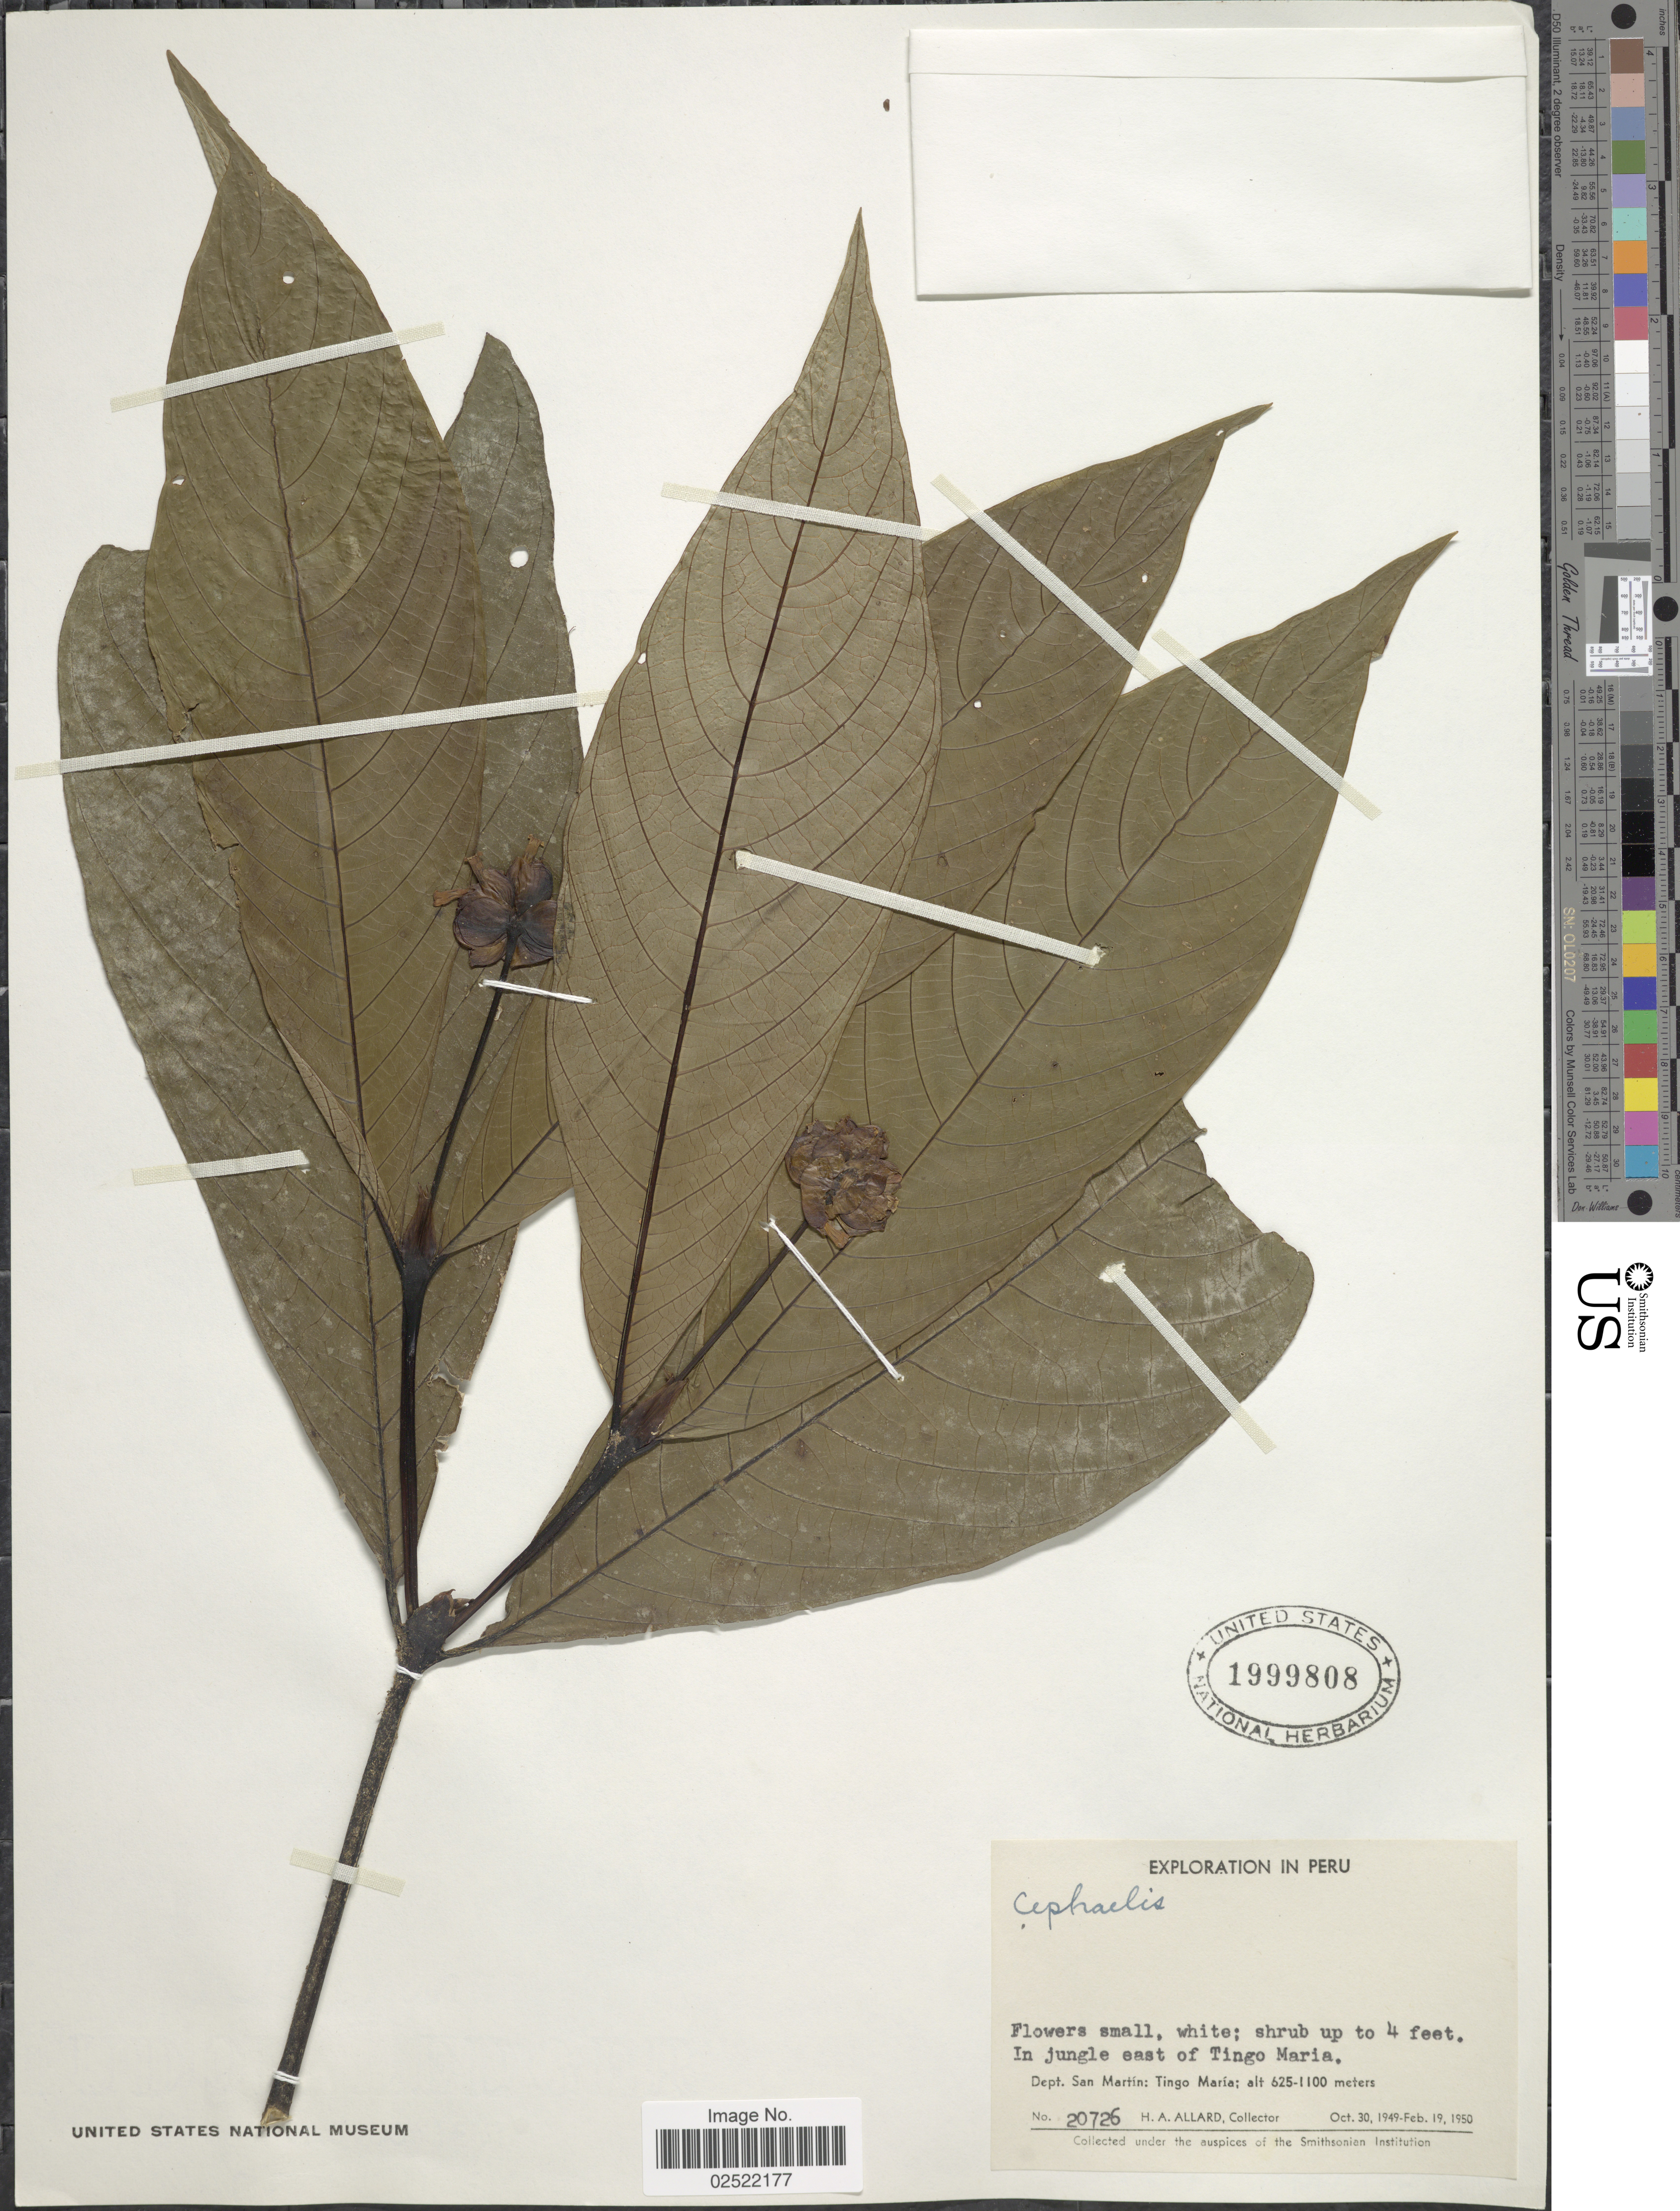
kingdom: Plantae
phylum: Tracheophyta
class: Magnoliopsida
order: Gentianales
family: Rubiaceae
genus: Psychotria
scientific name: Psychotria sp.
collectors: H. A. Allard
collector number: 20726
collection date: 1949-10-30/1950-02-19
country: Peru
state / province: San Martín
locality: In jungle east of Tingo Maria. Dept. San Martin: Tingo Maria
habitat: in jungle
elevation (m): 625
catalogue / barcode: US 1999808